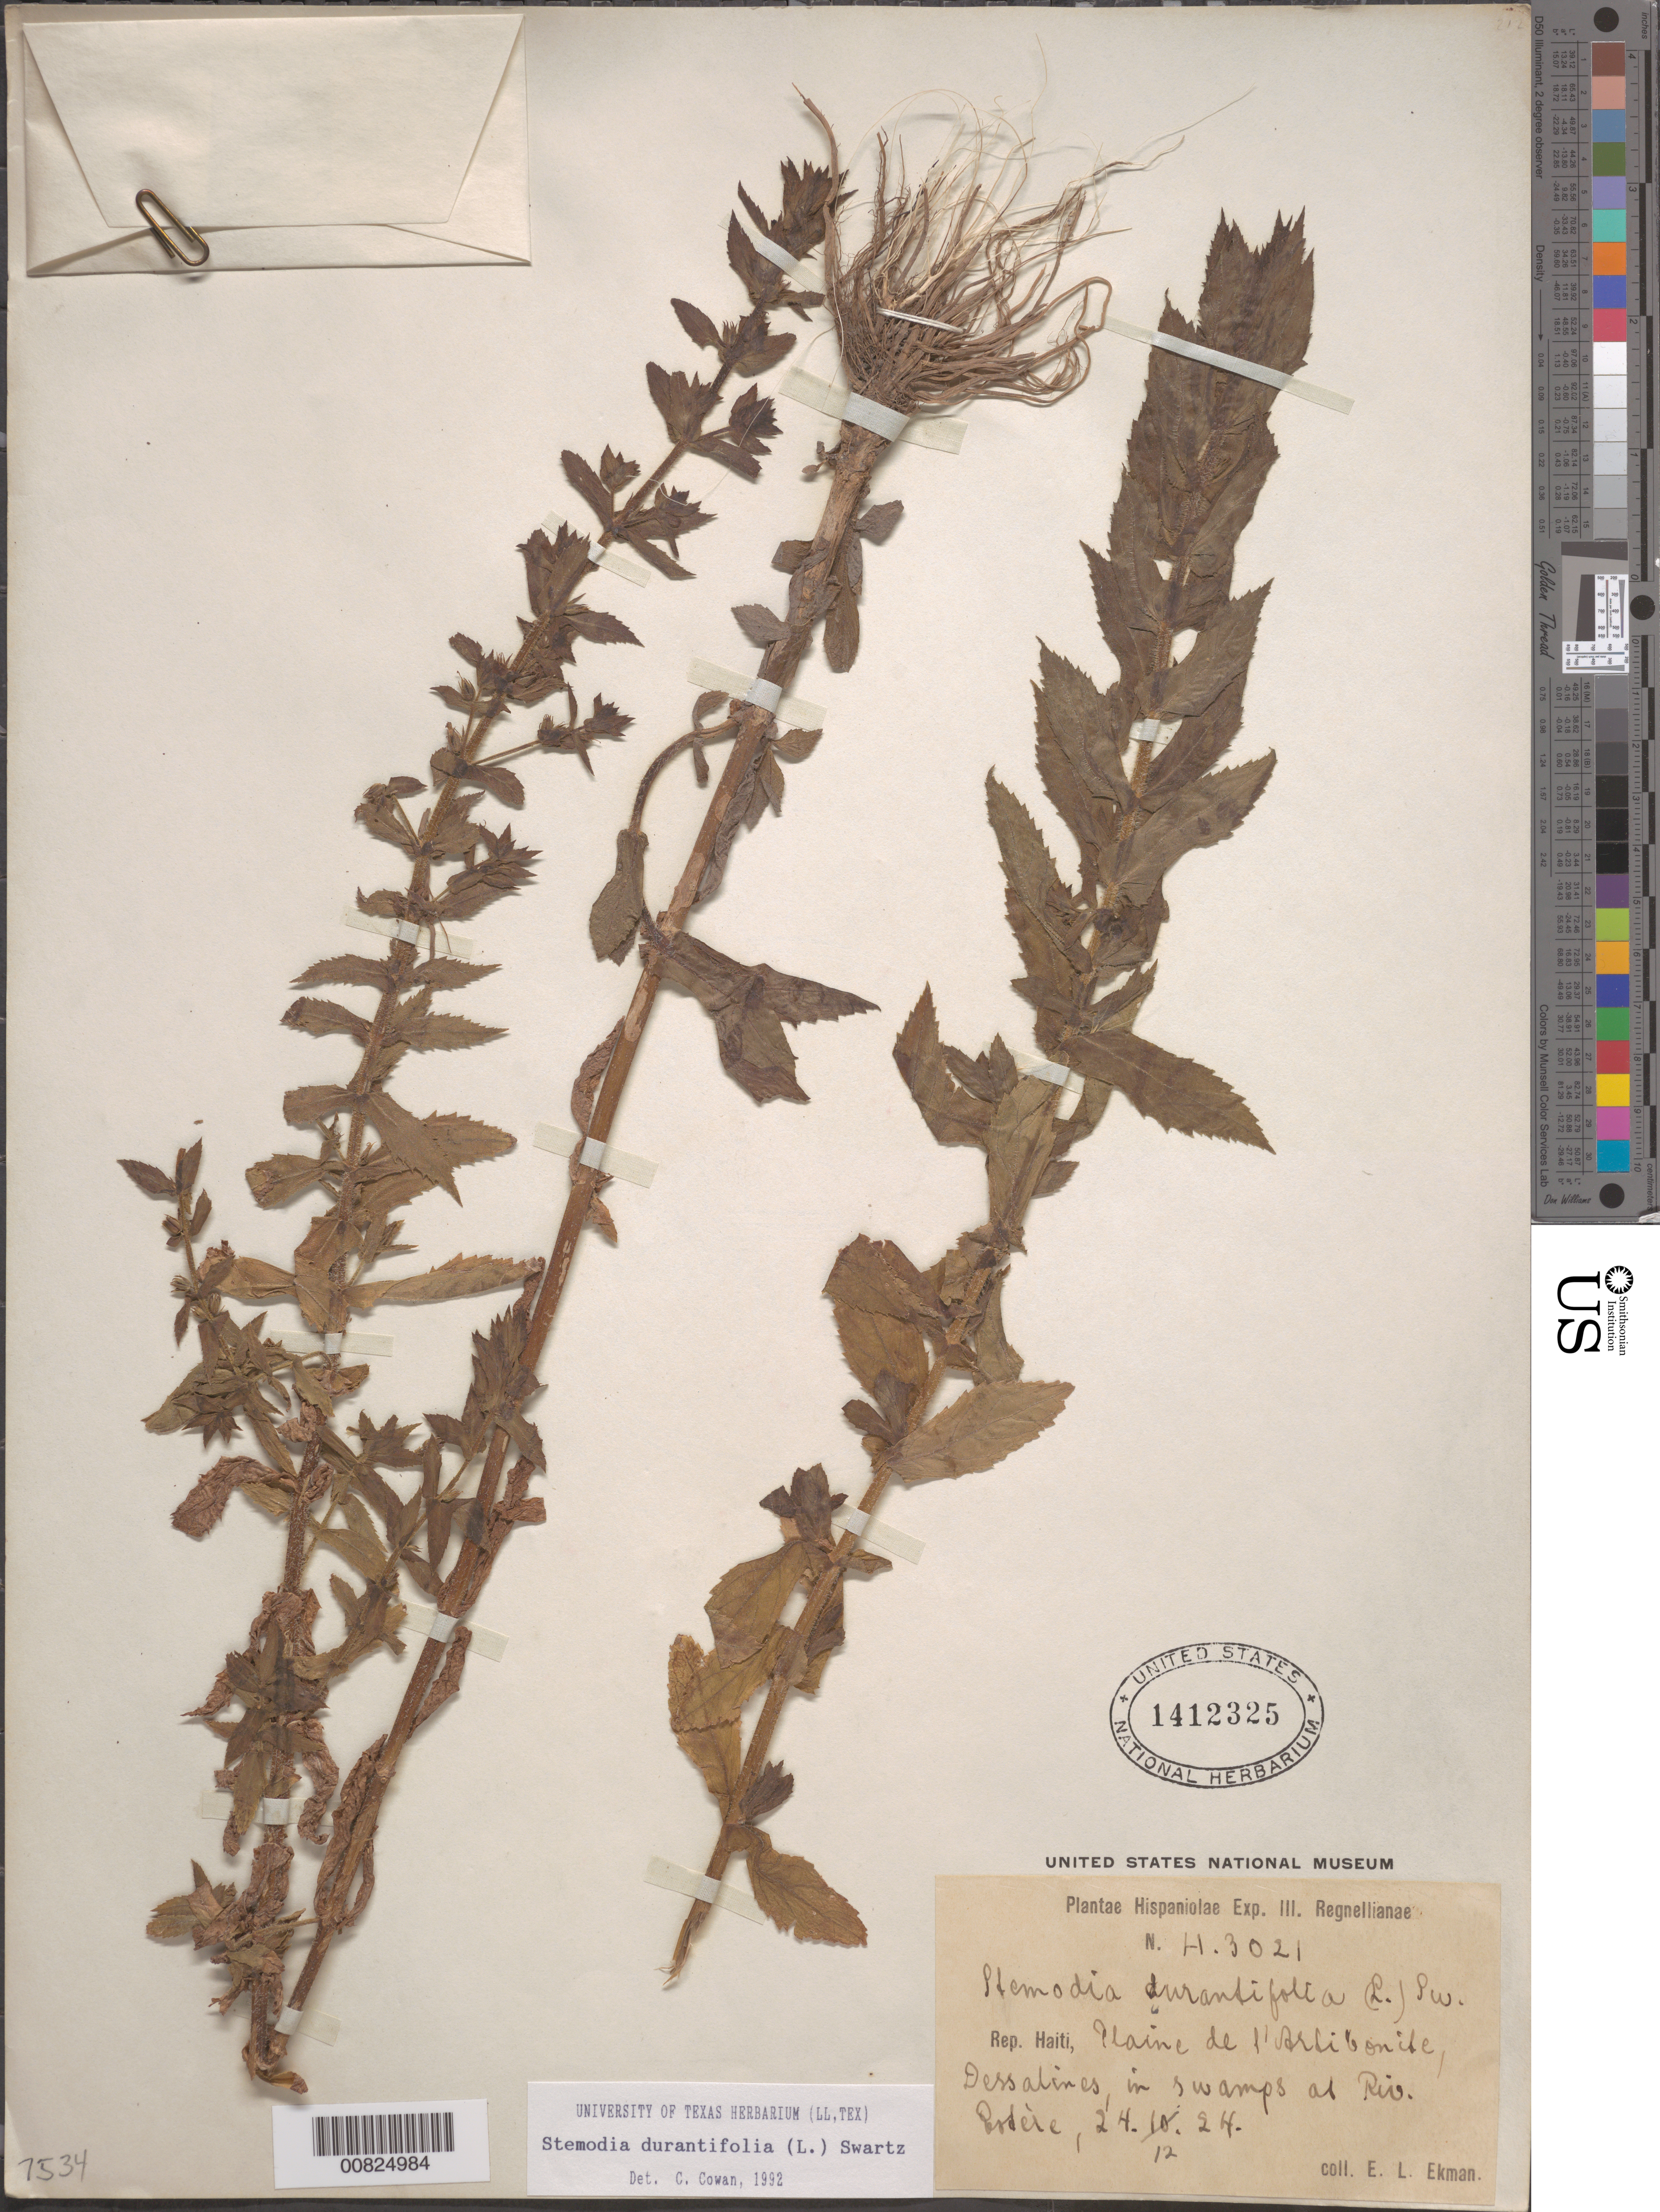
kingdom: Plantae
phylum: Tracheophyta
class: Magnoliopsida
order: Lamiales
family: Plantaginaceae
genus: Stemodia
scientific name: Stemodia durantifolia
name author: (L.) Sw.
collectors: E. L. Ekman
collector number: H 3021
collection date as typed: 24 Dec 1924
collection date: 1924-12-24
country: Haiti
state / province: Artibonite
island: Hispaniola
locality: Plaine de l'Artibonite, Dessalines, Riv. Estère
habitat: In swamps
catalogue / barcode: US 1412325